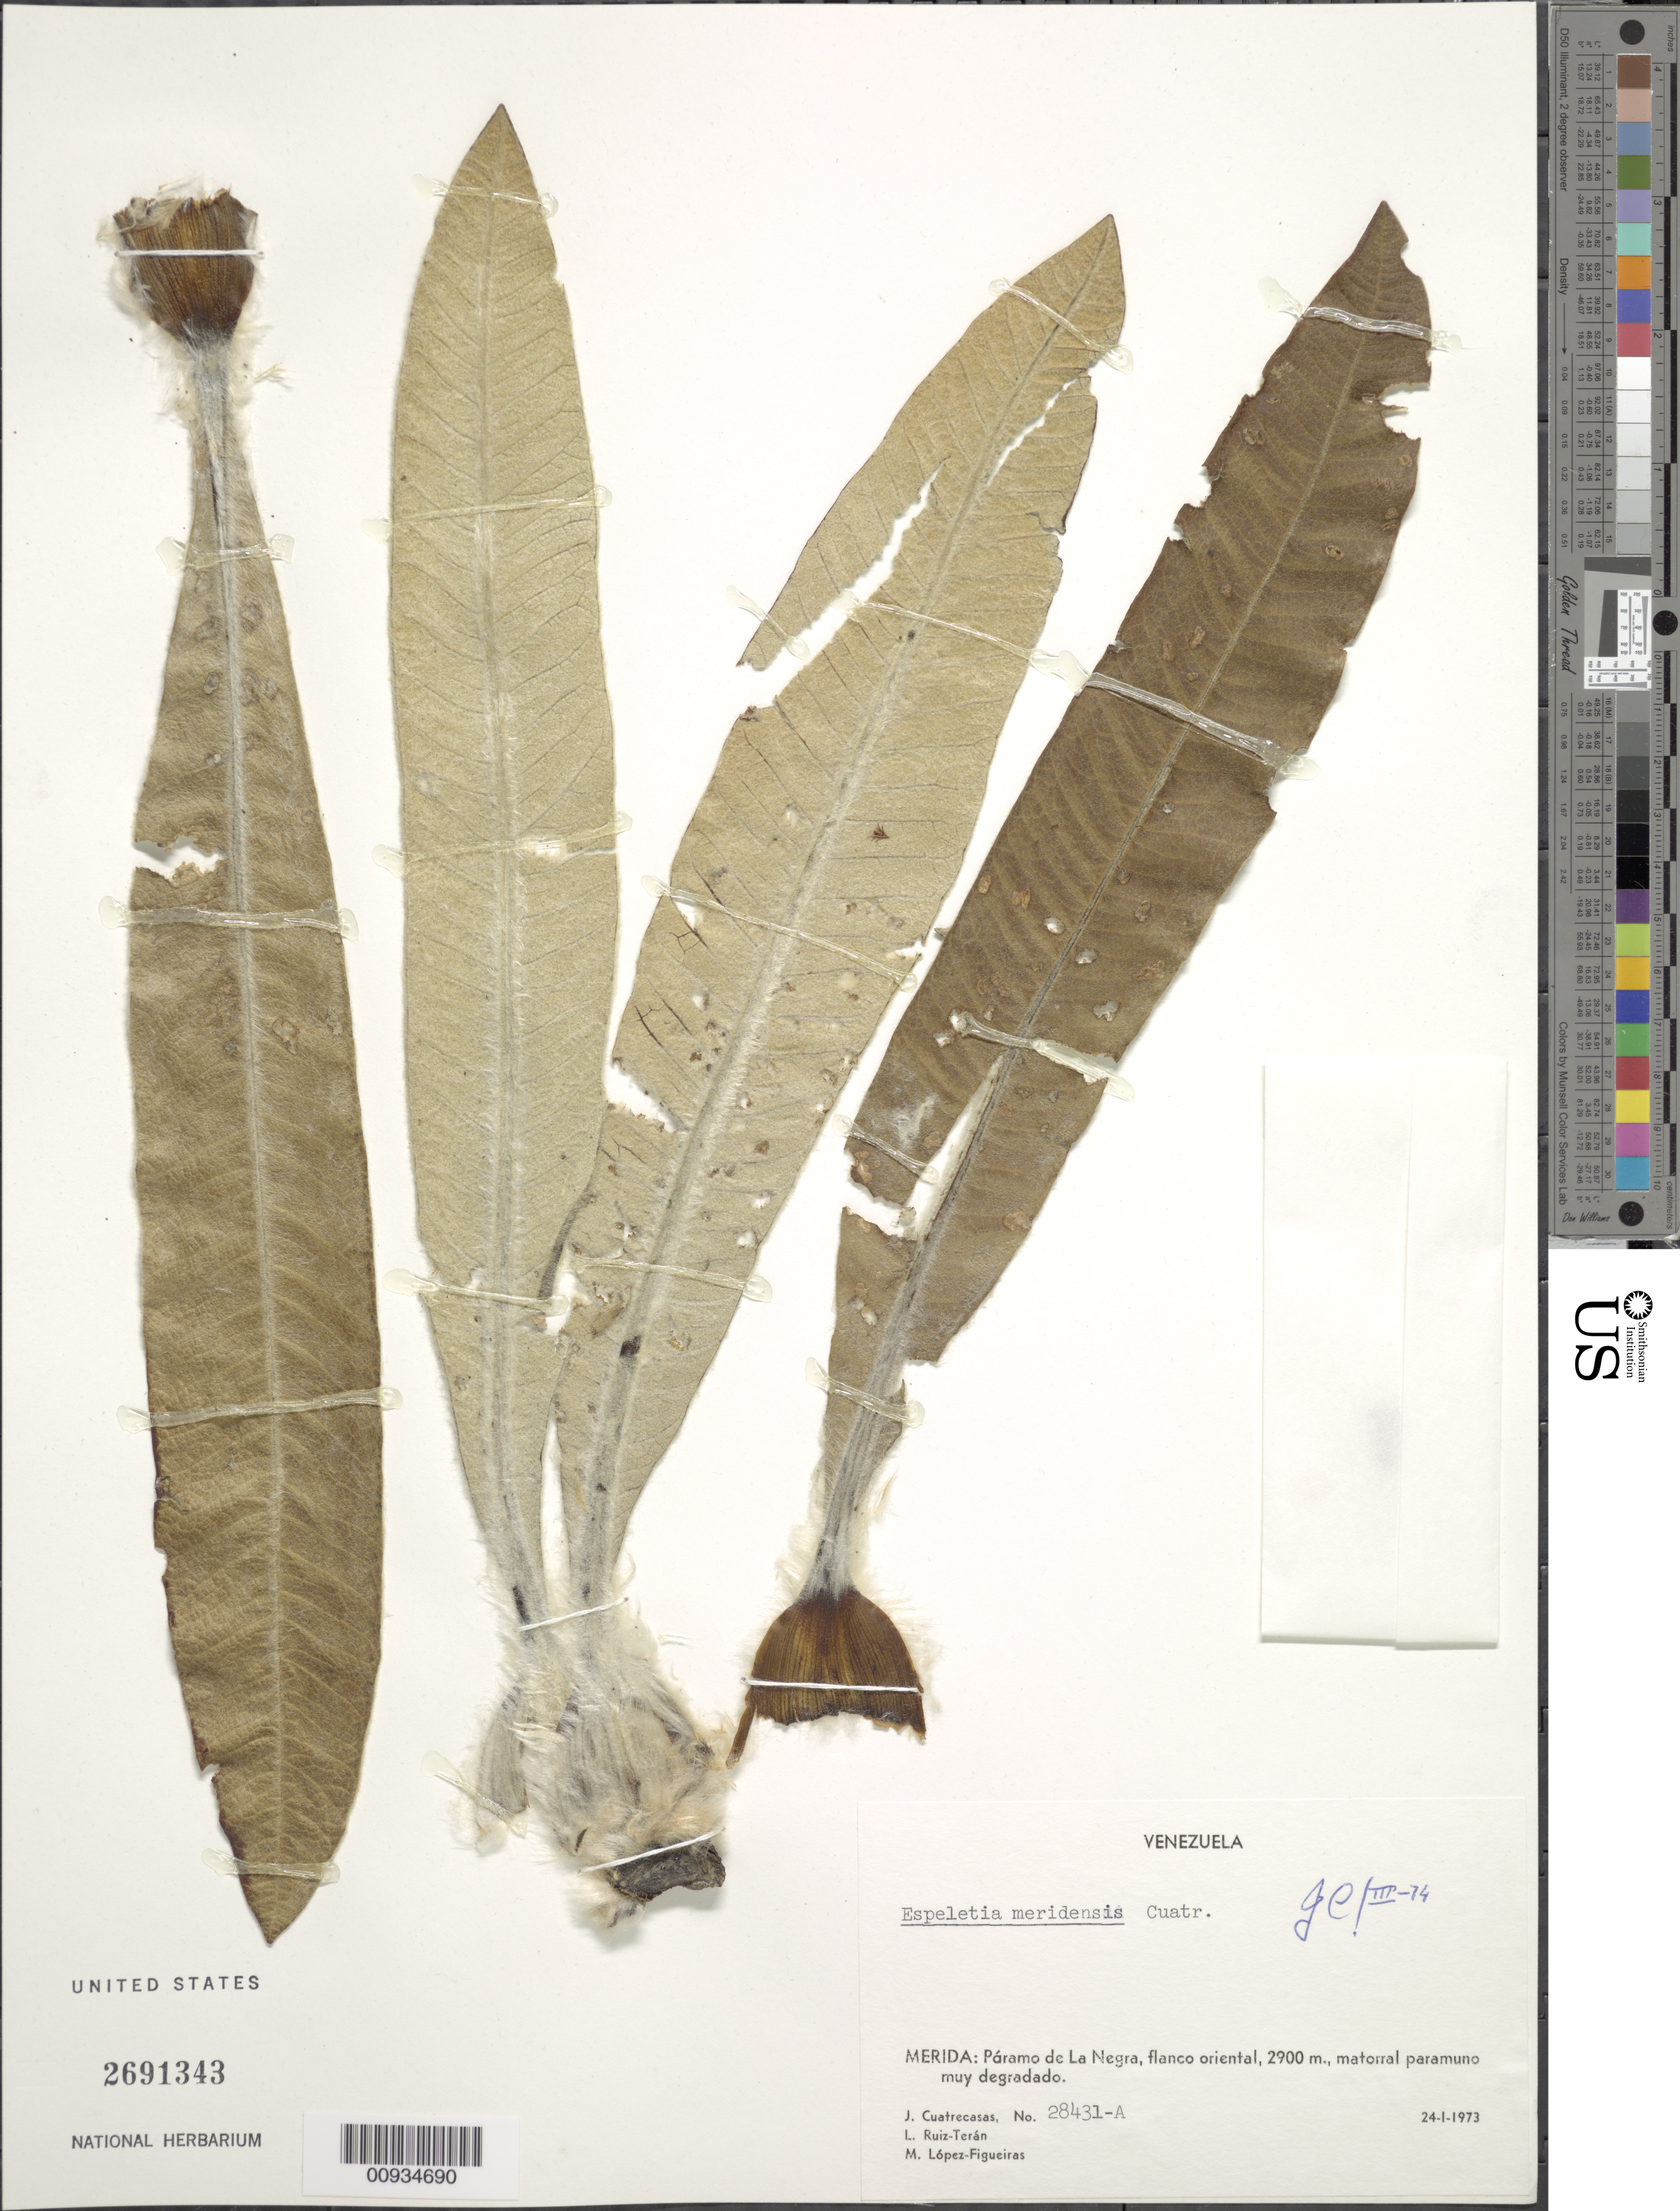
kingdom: Plantae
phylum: Tracheophyta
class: Magnoliopsida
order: Asterales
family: Asteraceae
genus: Espeletiopsis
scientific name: Espeletiopsis meridensis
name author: (Cuatrec.) Cuatrec.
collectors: J. Cuatrecasas, L. E. Ruíz-Terán & M. López Figueiras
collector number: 28431-A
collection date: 1973-01-24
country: Venezuela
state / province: Mérida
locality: Merida: Paramo de La Negra,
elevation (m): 2900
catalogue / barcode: US 2691343